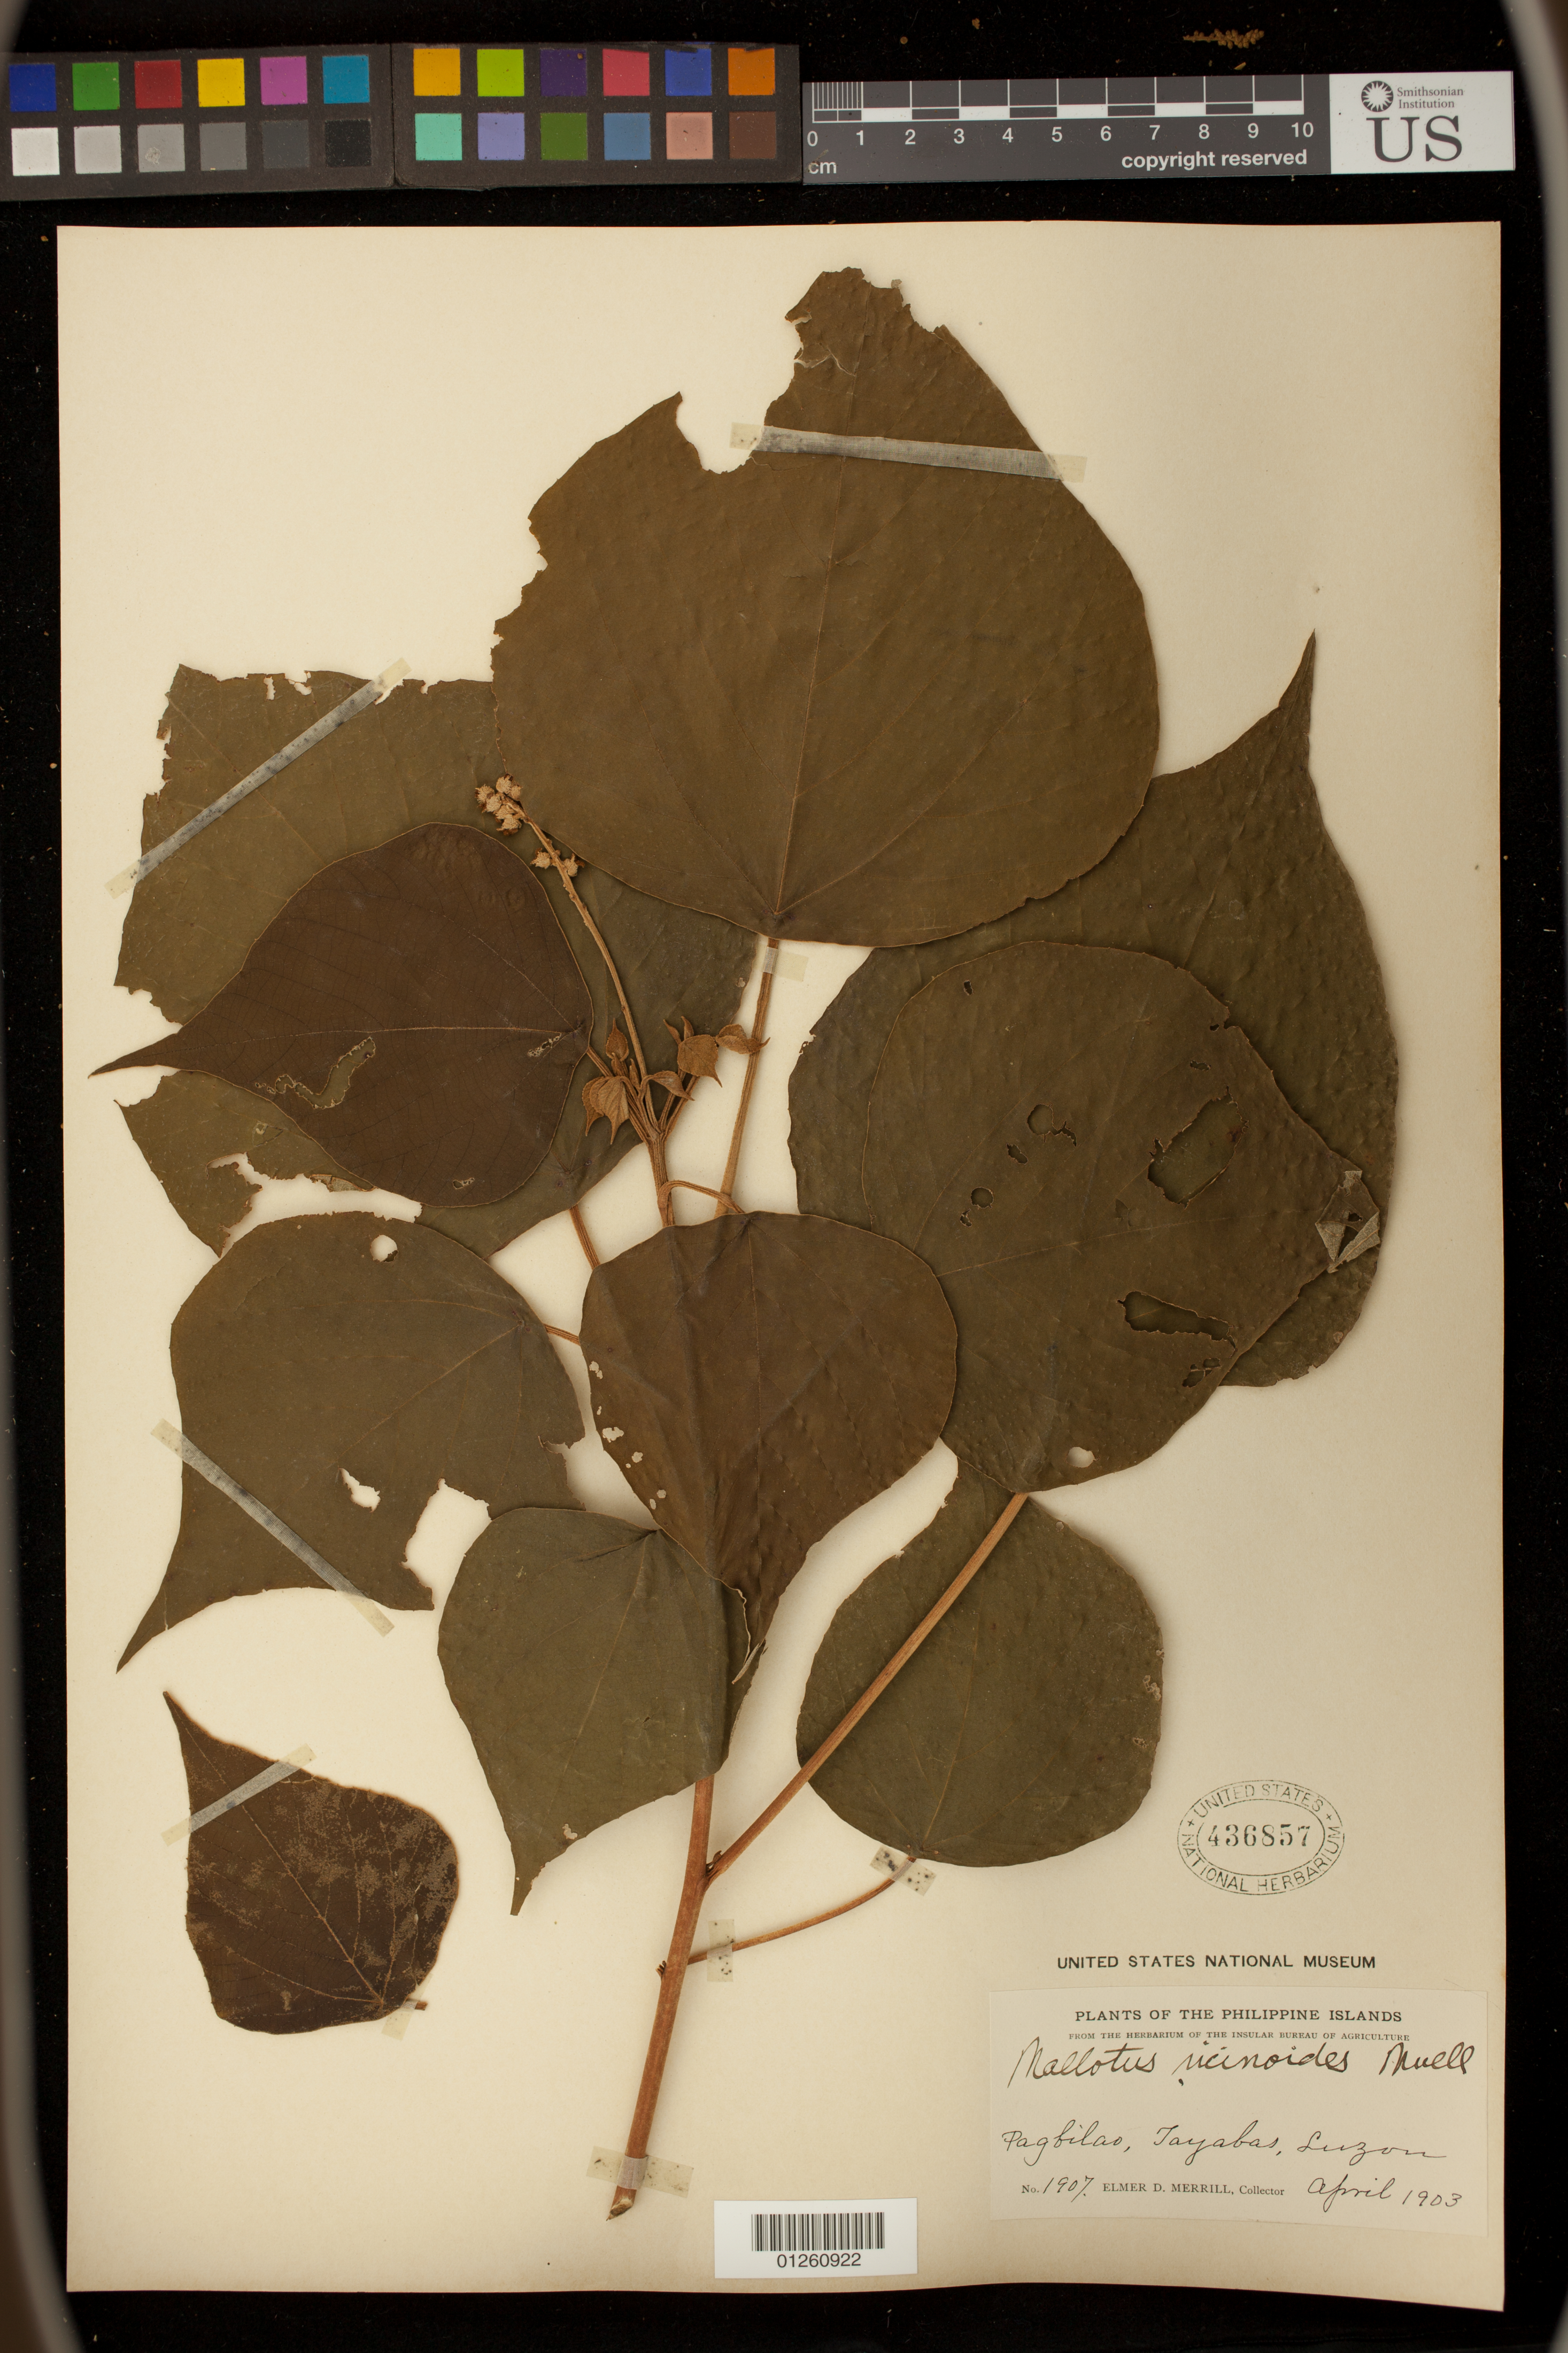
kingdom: Plantae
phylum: Tracheophyta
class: Magnoliopsida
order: Malpighiales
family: Euphorbiaceae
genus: Mallotus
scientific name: Mallotus ricinoides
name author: (Pers.) Müll. Arg.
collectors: E. D. Merrill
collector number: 1907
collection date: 1903-04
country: Philippines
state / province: Calabarzon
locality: Pagbilao, Tayabas, Luzon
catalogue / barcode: US 436857